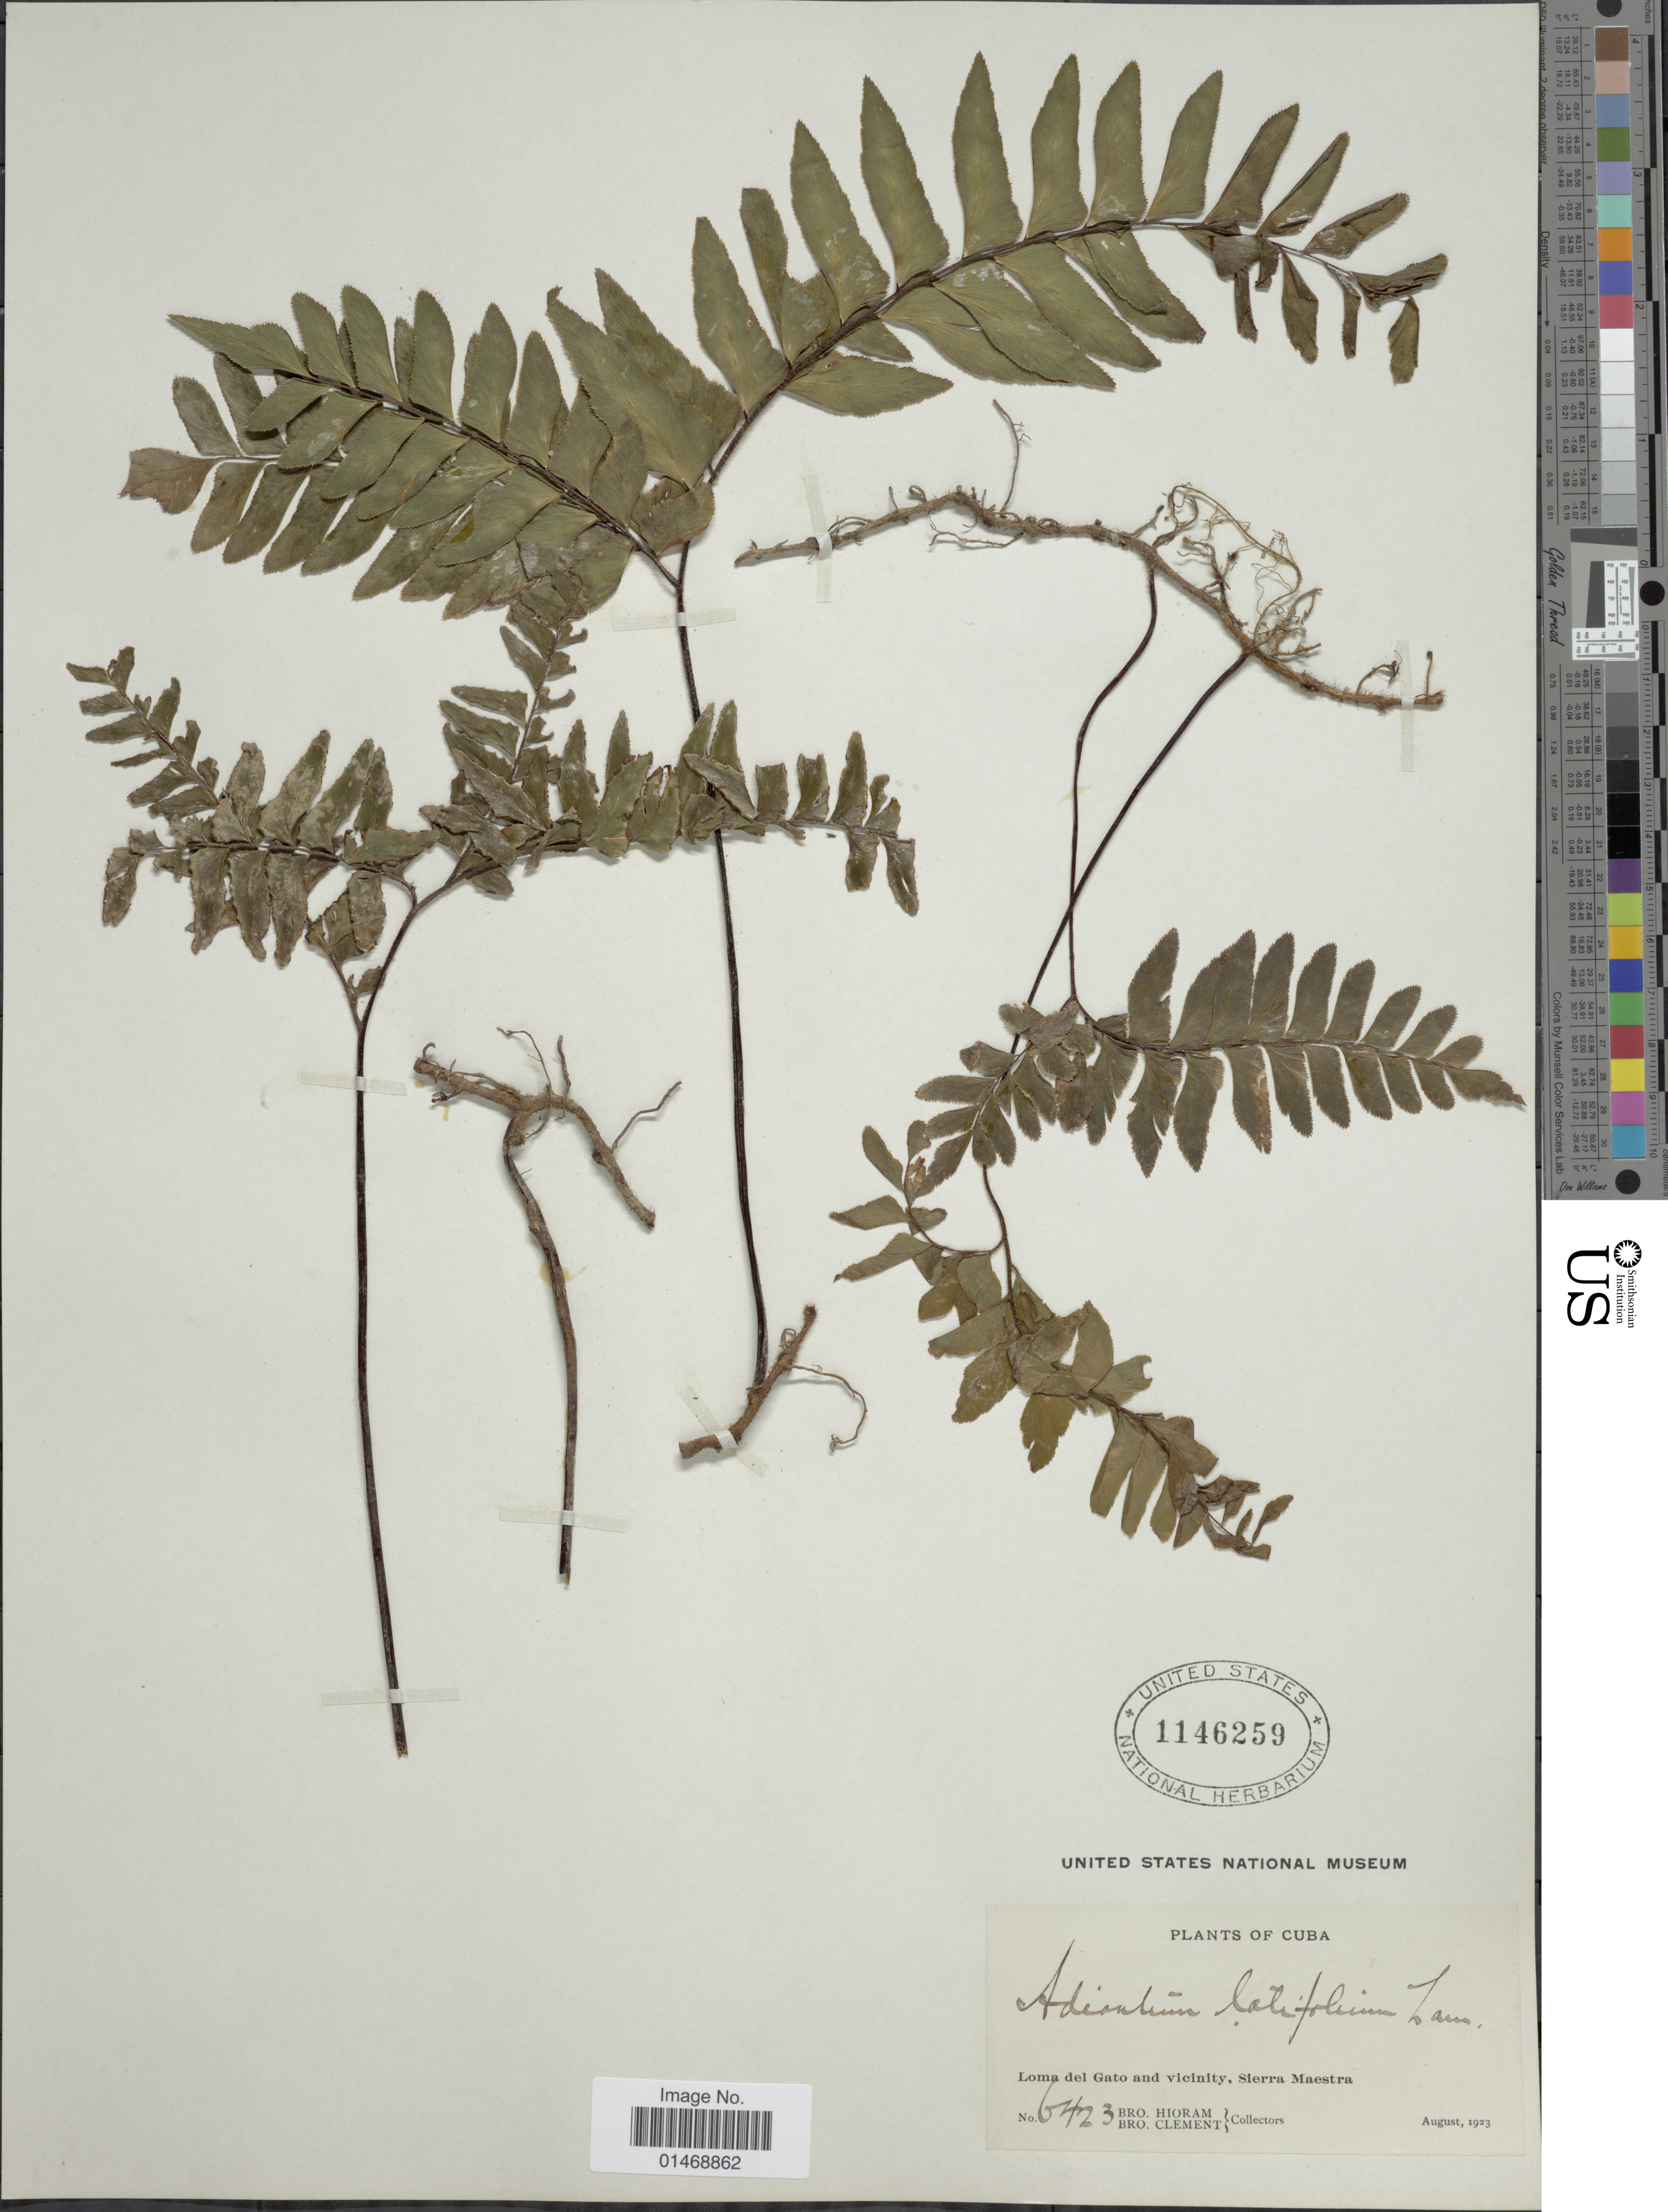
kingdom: Plantae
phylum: Tracheophyta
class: Polypodiopsida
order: Polypodiales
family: Pteridaceae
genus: Adiantum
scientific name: Adiantum latifolium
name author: Lam.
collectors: Bro. Hioram & B. Clement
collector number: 6423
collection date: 1923-08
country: Cuba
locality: Loma del Gato and vicinity, Sierra Maestra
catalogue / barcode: US 1146259